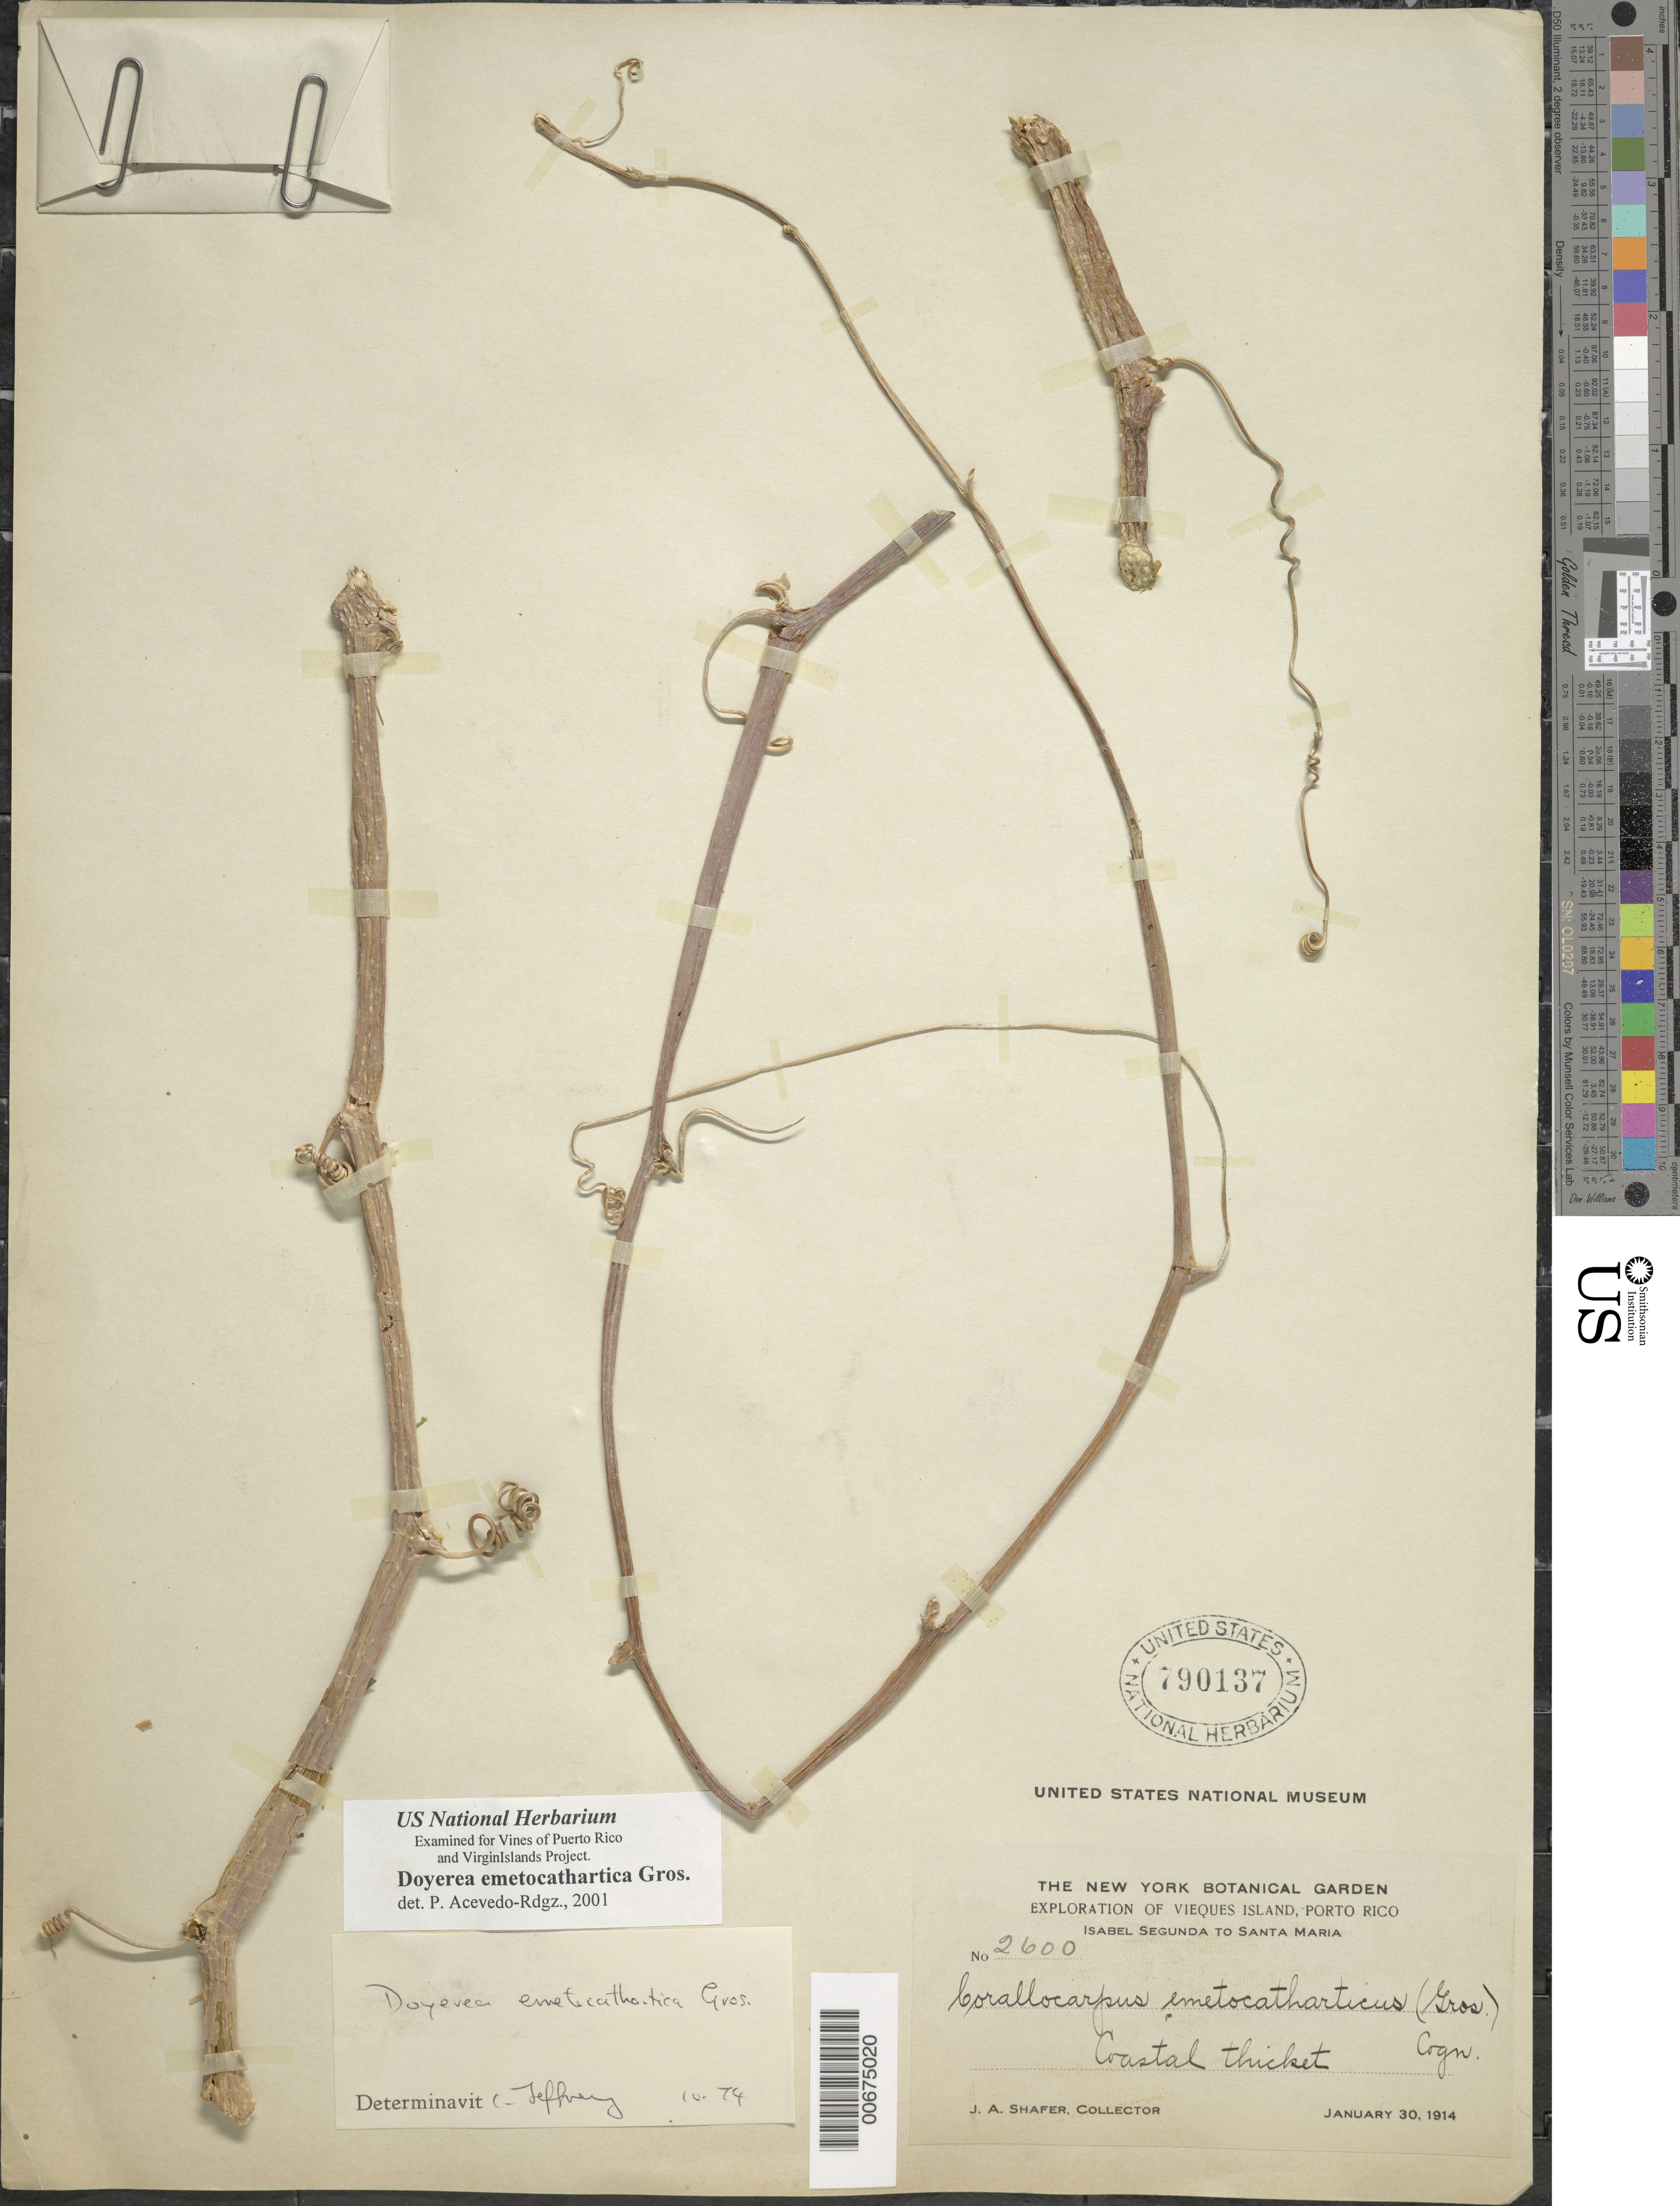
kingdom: Plantae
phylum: Tracheophyta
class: Magnoliopsida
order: Cucurbitales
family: Cucurbitaceae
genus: Doyerea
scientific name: Doyerea emetocathartica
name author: Grousordy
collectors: J. A. Shafer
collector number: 2600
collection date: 1914-01-30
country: Puerto Rico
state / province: Vieques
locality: Vieques Island, Porto Rico. Isabel Segunda to Santa Marta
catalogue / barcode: US 790137